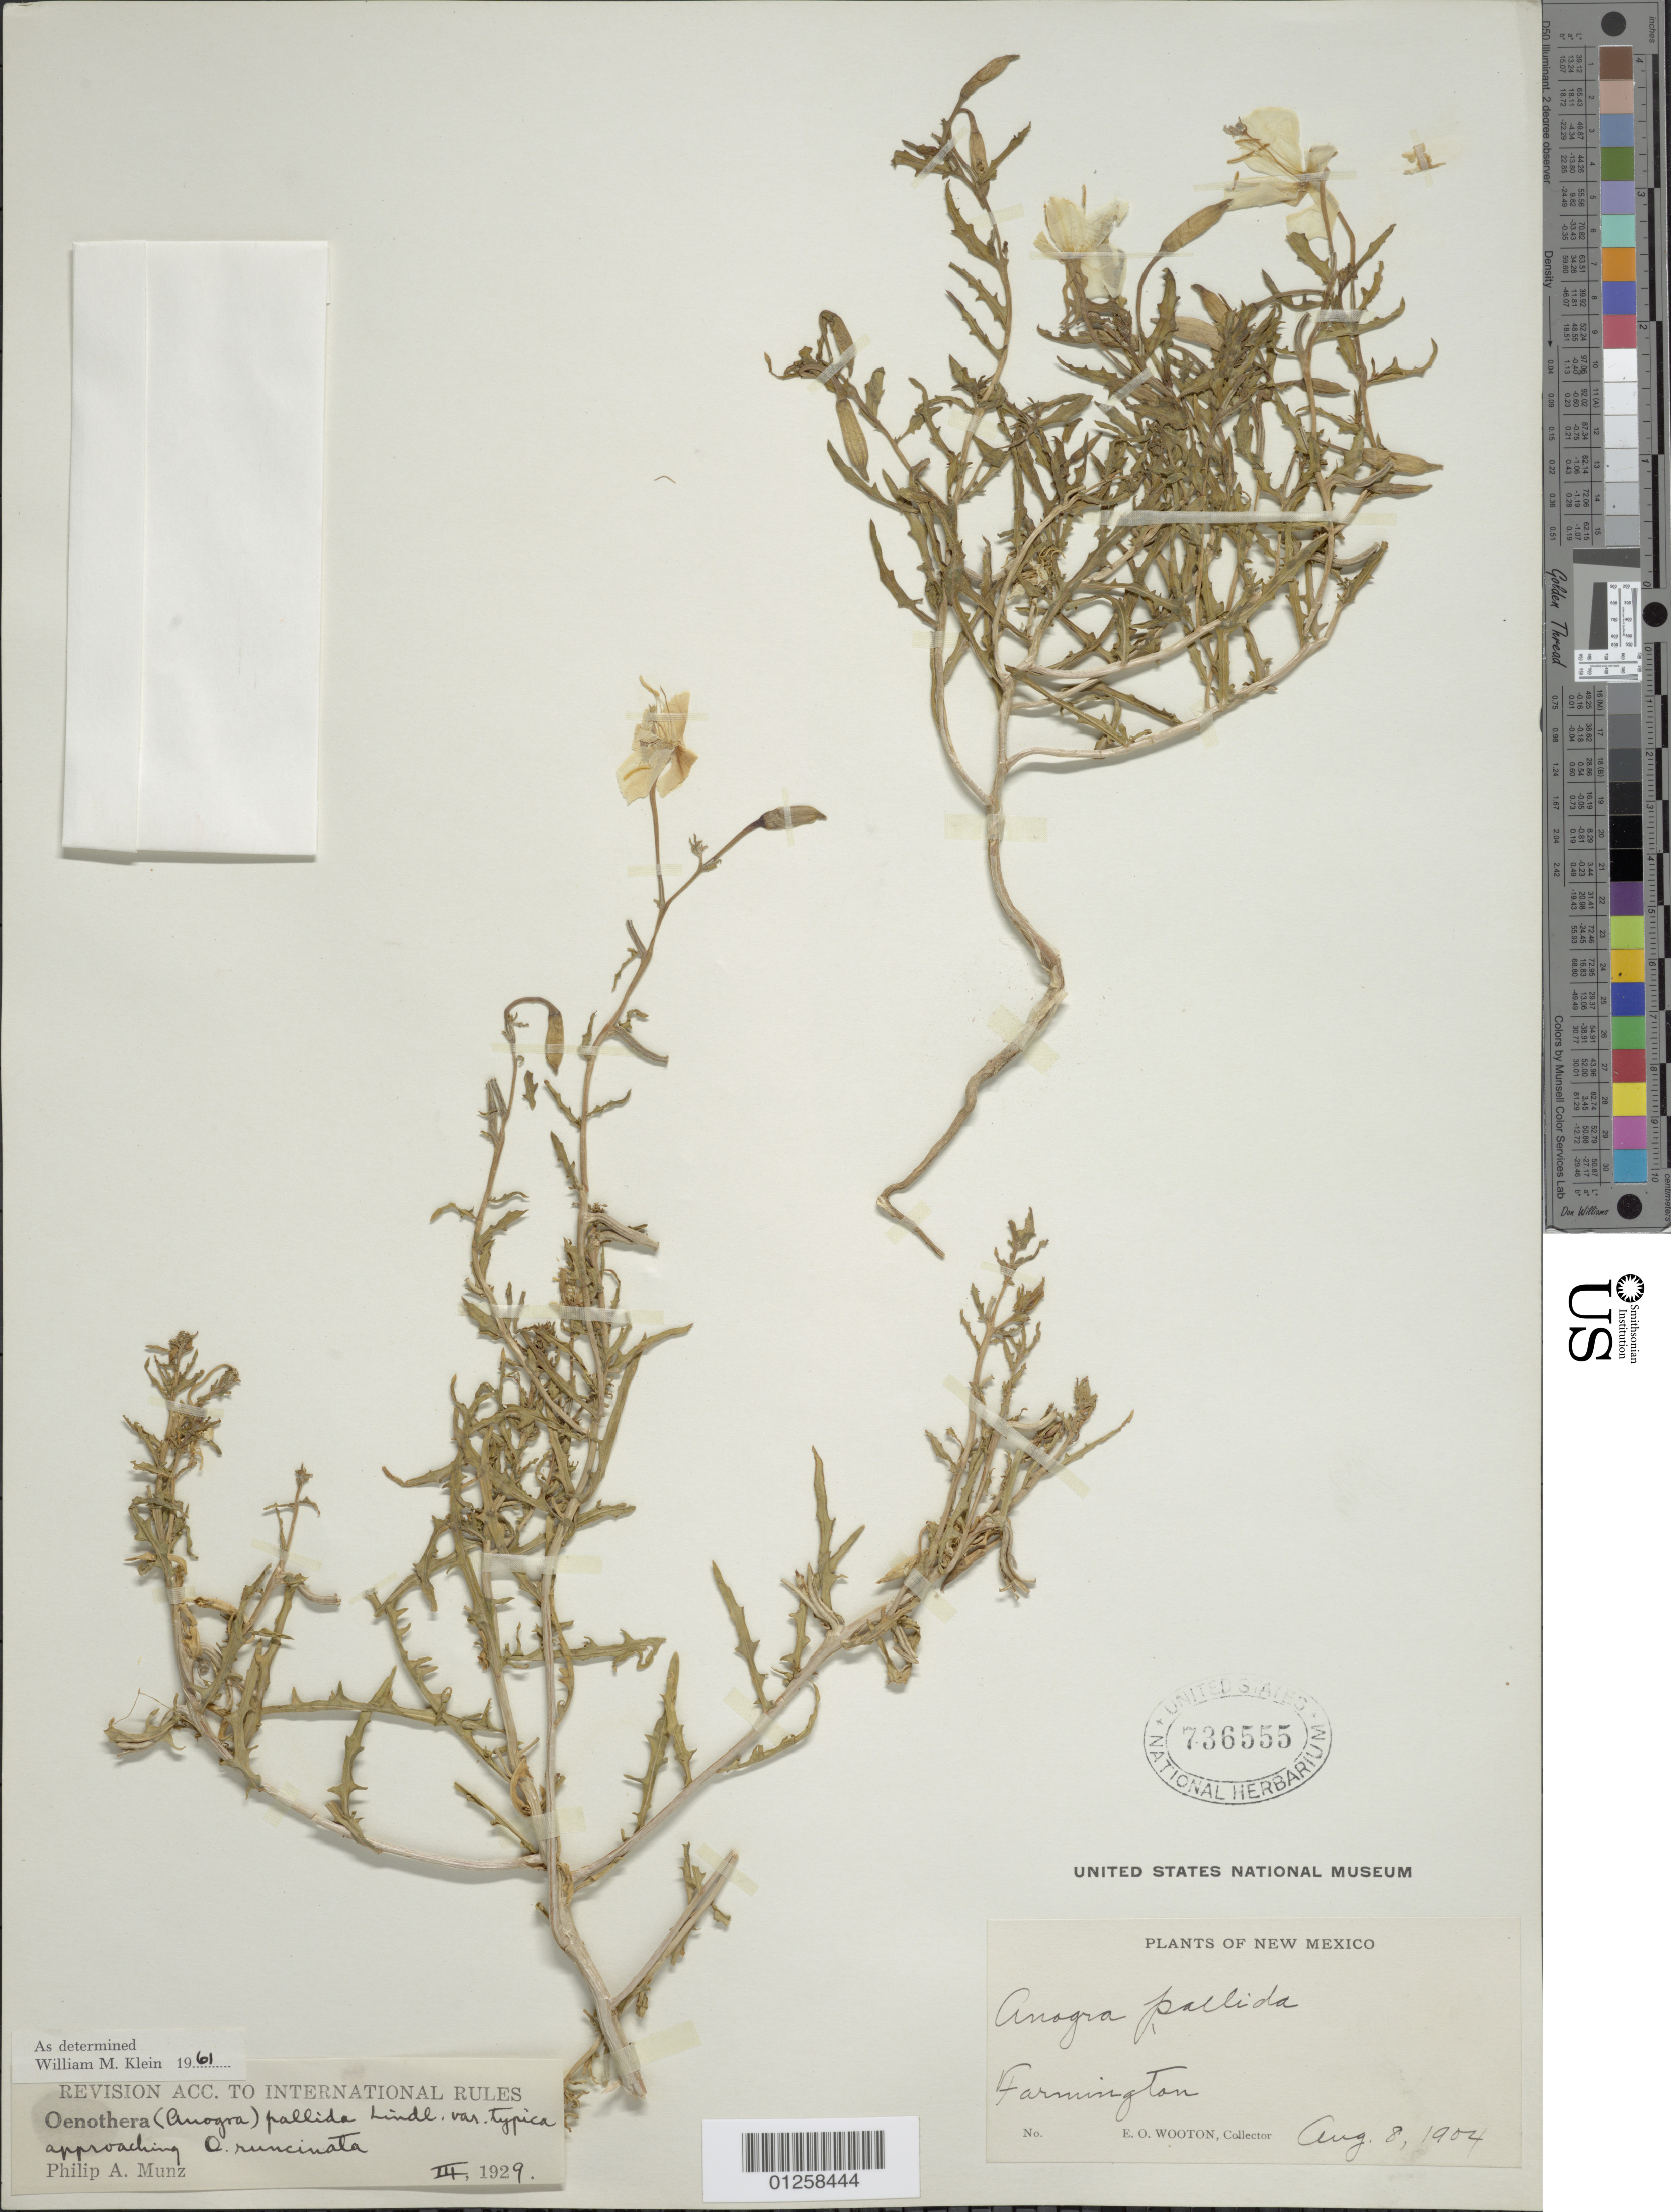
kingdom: Plantae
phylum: Tracheophyta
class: Magnoliopsida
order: Myrtales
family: Onagraceae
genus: Oenothera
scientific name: Oenothera pallida subsp. pallida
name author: Lindl.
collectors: E. O. Wooton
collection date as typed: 8 Aug 1904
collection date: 1904-08-08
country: United States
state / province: New Mexico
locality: Farmington.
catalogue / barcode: US 736555